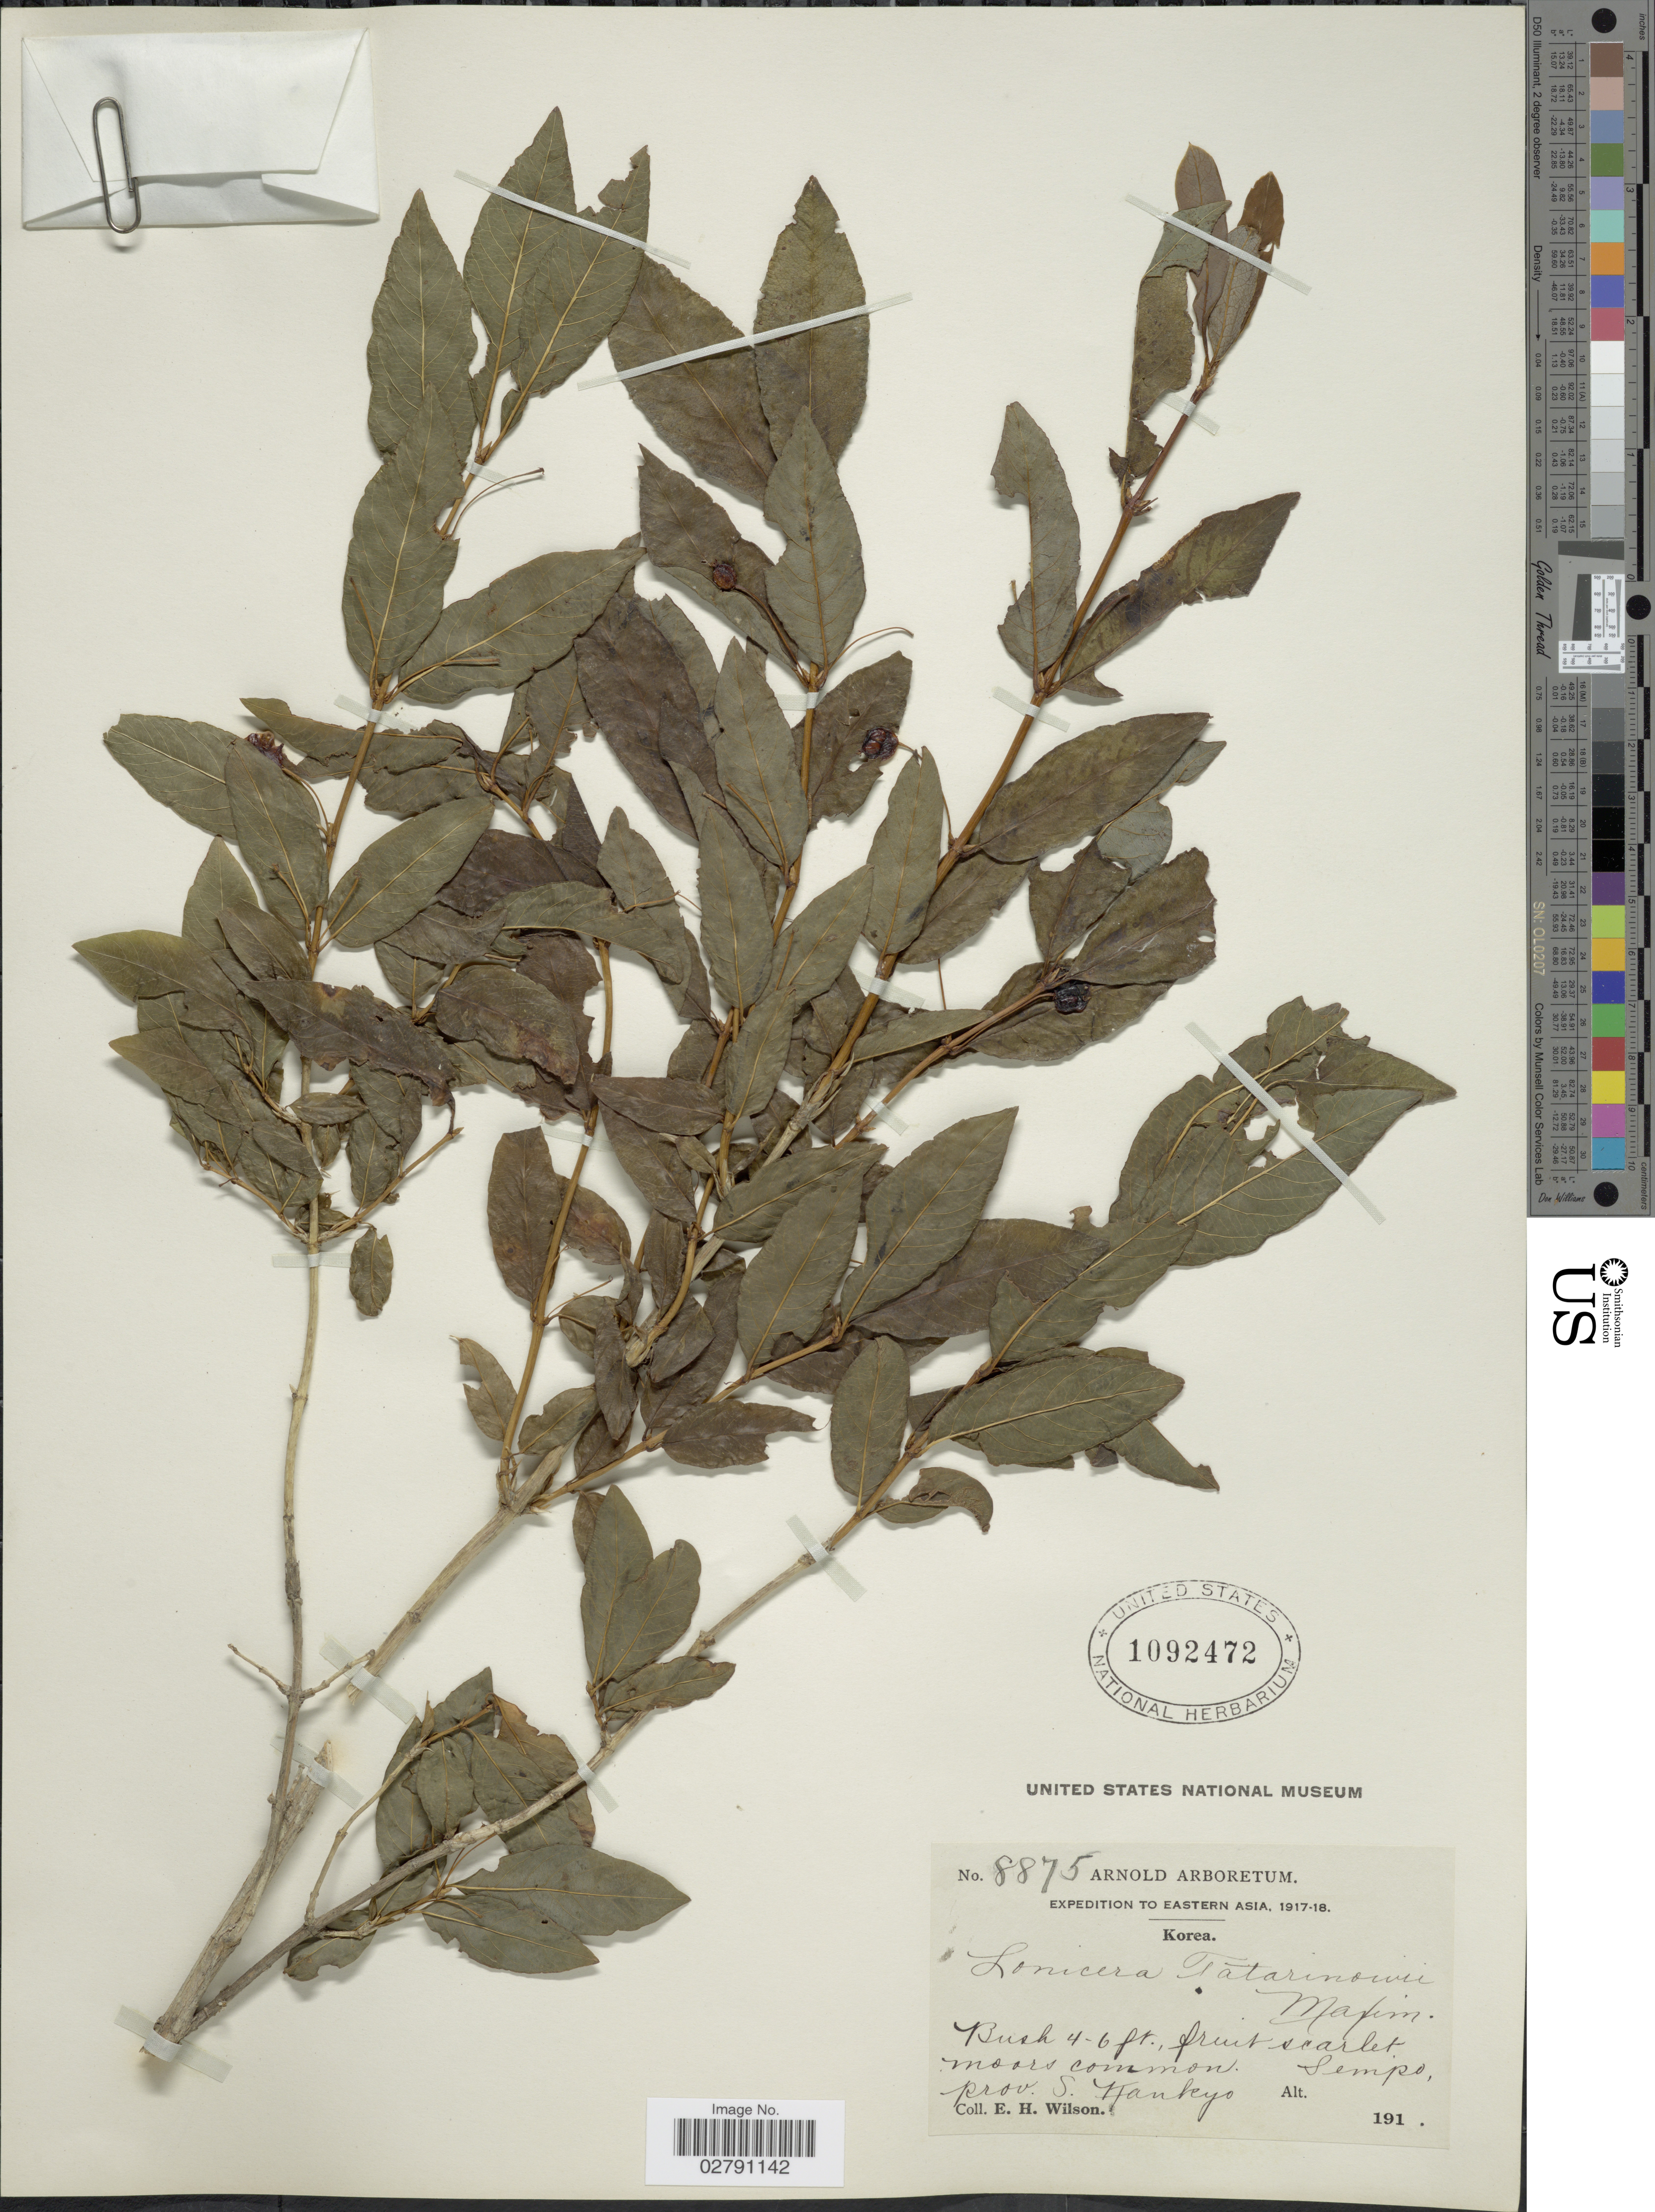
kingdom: Plantae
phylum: Tracheophyta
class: Magnoliopsida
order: Dipsacales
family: Caprifoliaceae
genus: Lonicera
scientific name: Lonicera tatarinowii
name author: Maxim.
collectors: E. Wilson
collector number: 8875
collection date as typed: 191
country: North Korea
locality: Eastern Asia. Sempo, prov. S. Kankyo.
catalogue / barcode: US 1092472